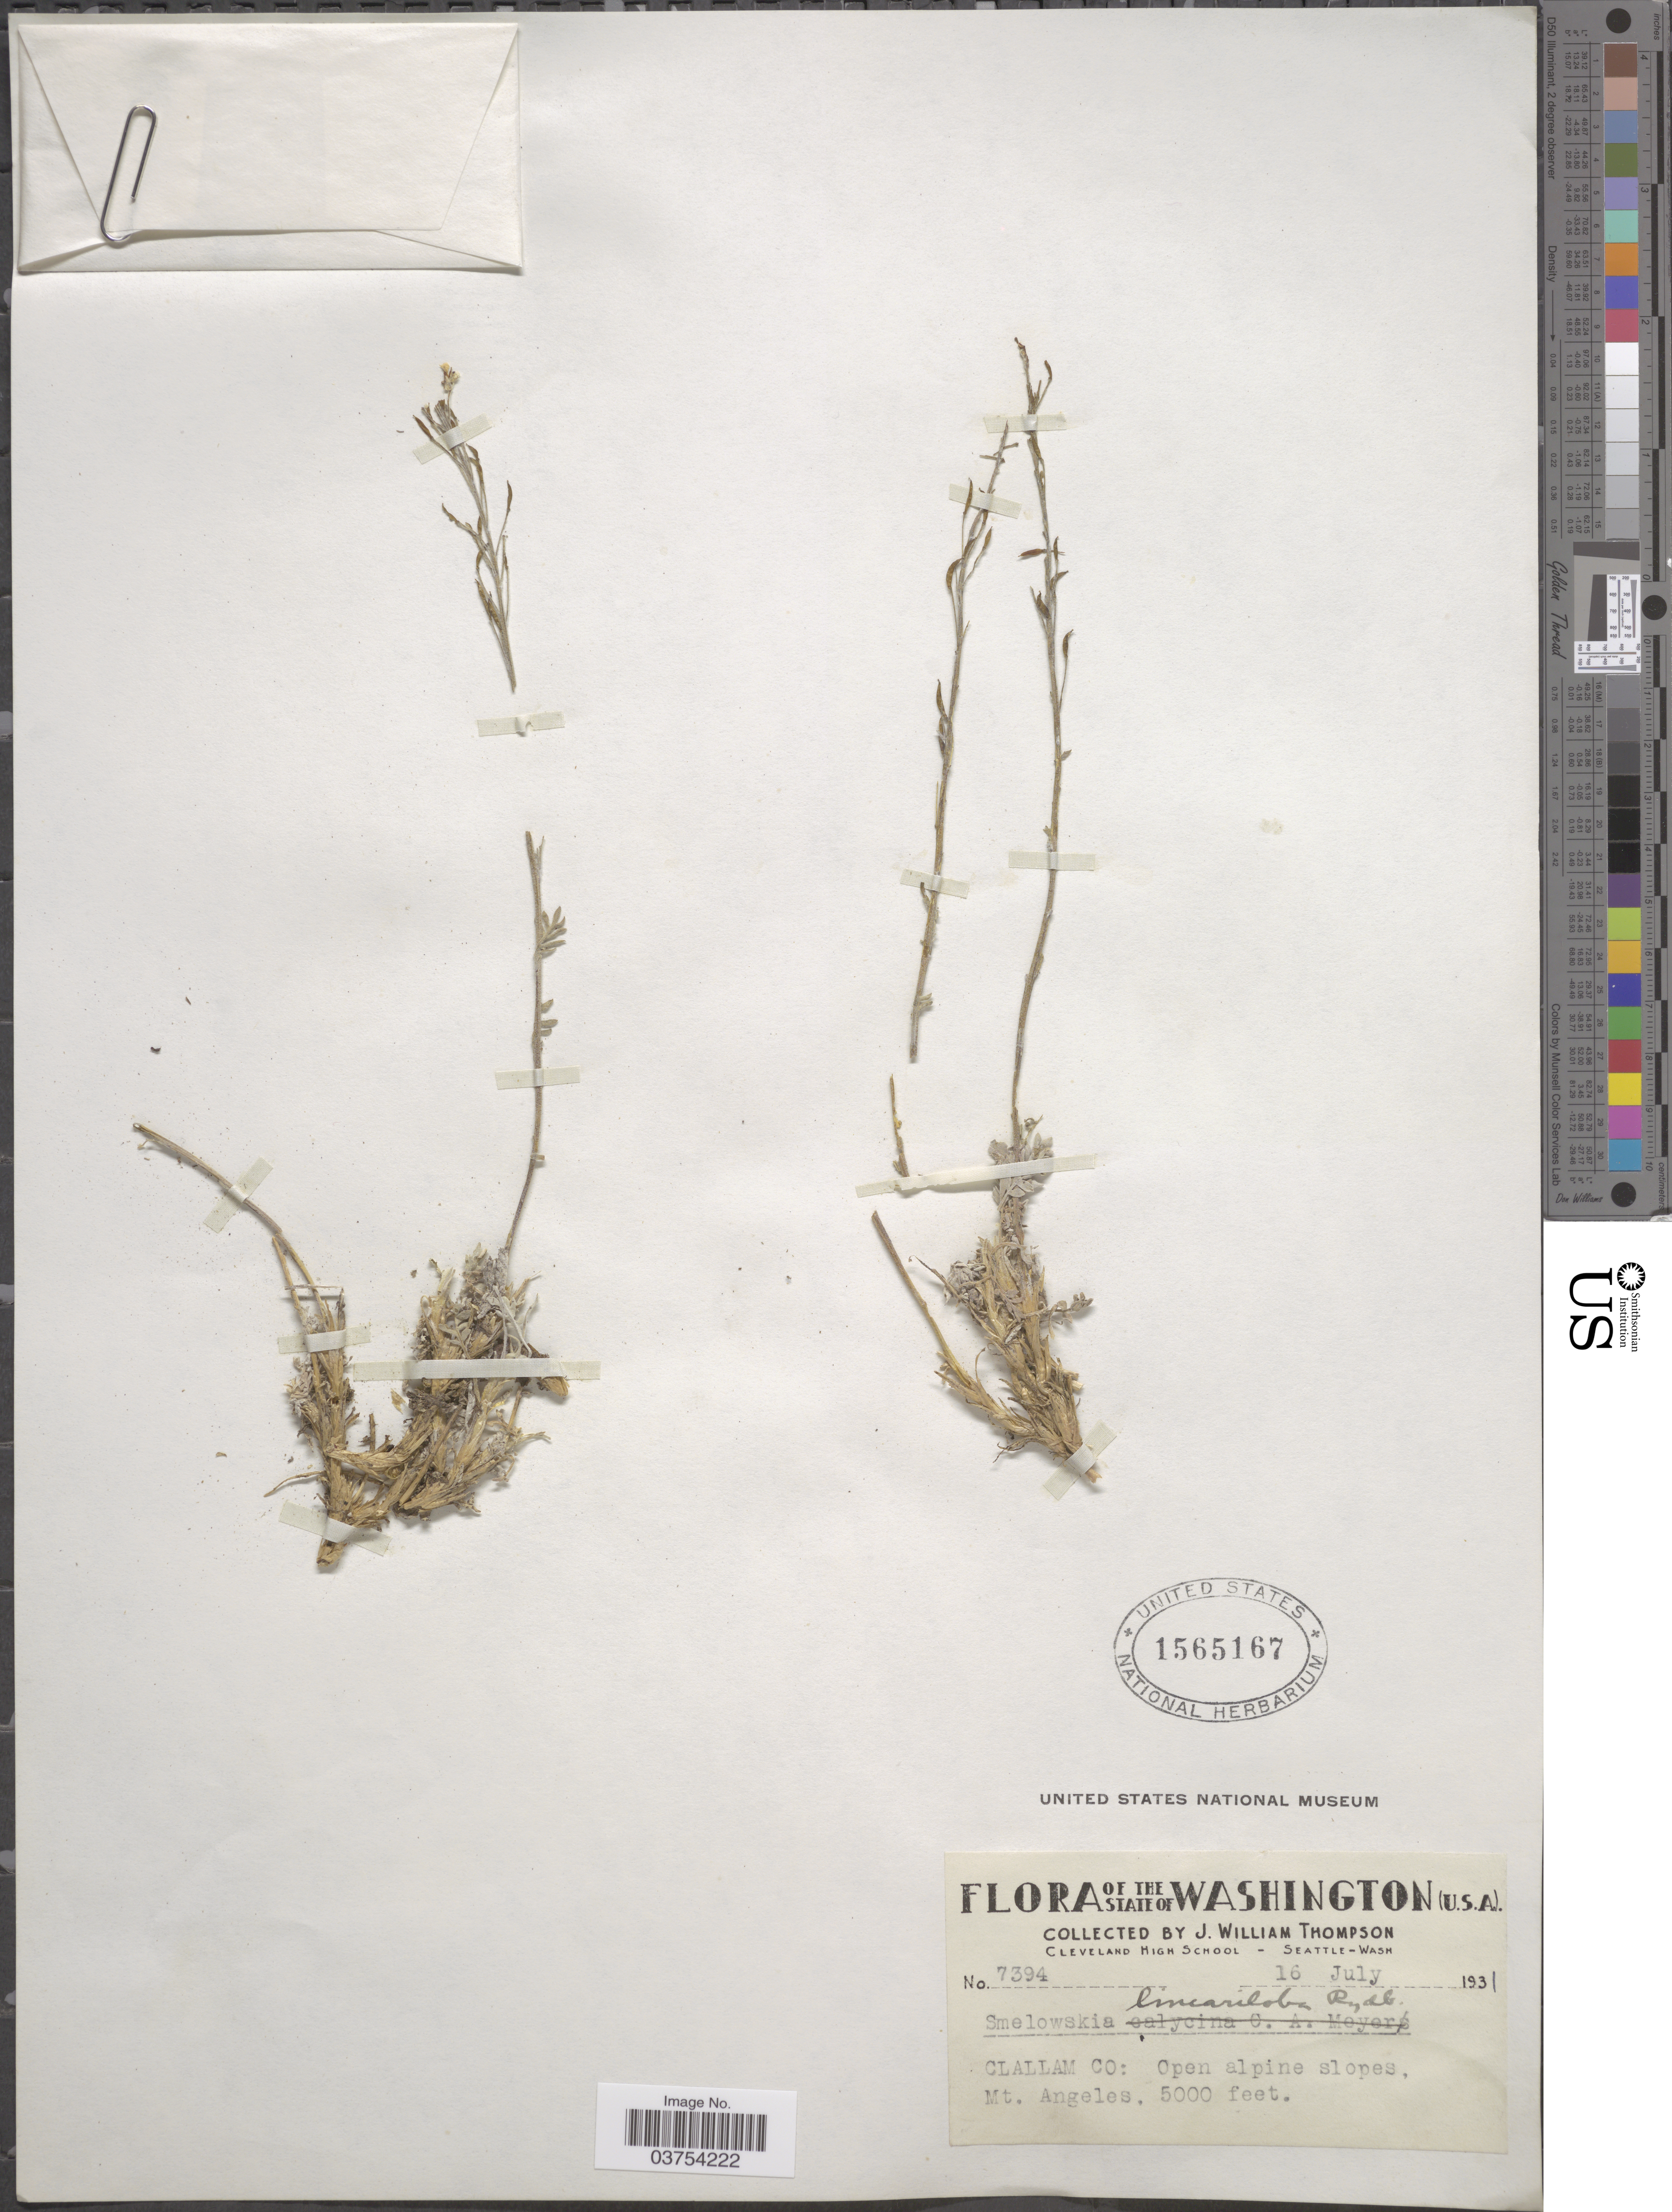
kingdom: Plantae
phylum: Tracheophyta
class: Magnoliopsida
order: Brassicales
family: Brassicaceae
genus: Smelowskia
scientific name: Smelowskia calycina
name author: (Stephan) C.A. Mey.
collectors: J. W. Thompson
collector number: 7394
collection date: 1931-07-16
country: United States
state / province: Washington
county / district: Clallam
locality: Clallam Co: Open alpine slopes, Mt. Angeles.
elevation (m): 1524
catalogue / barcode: US 1565167